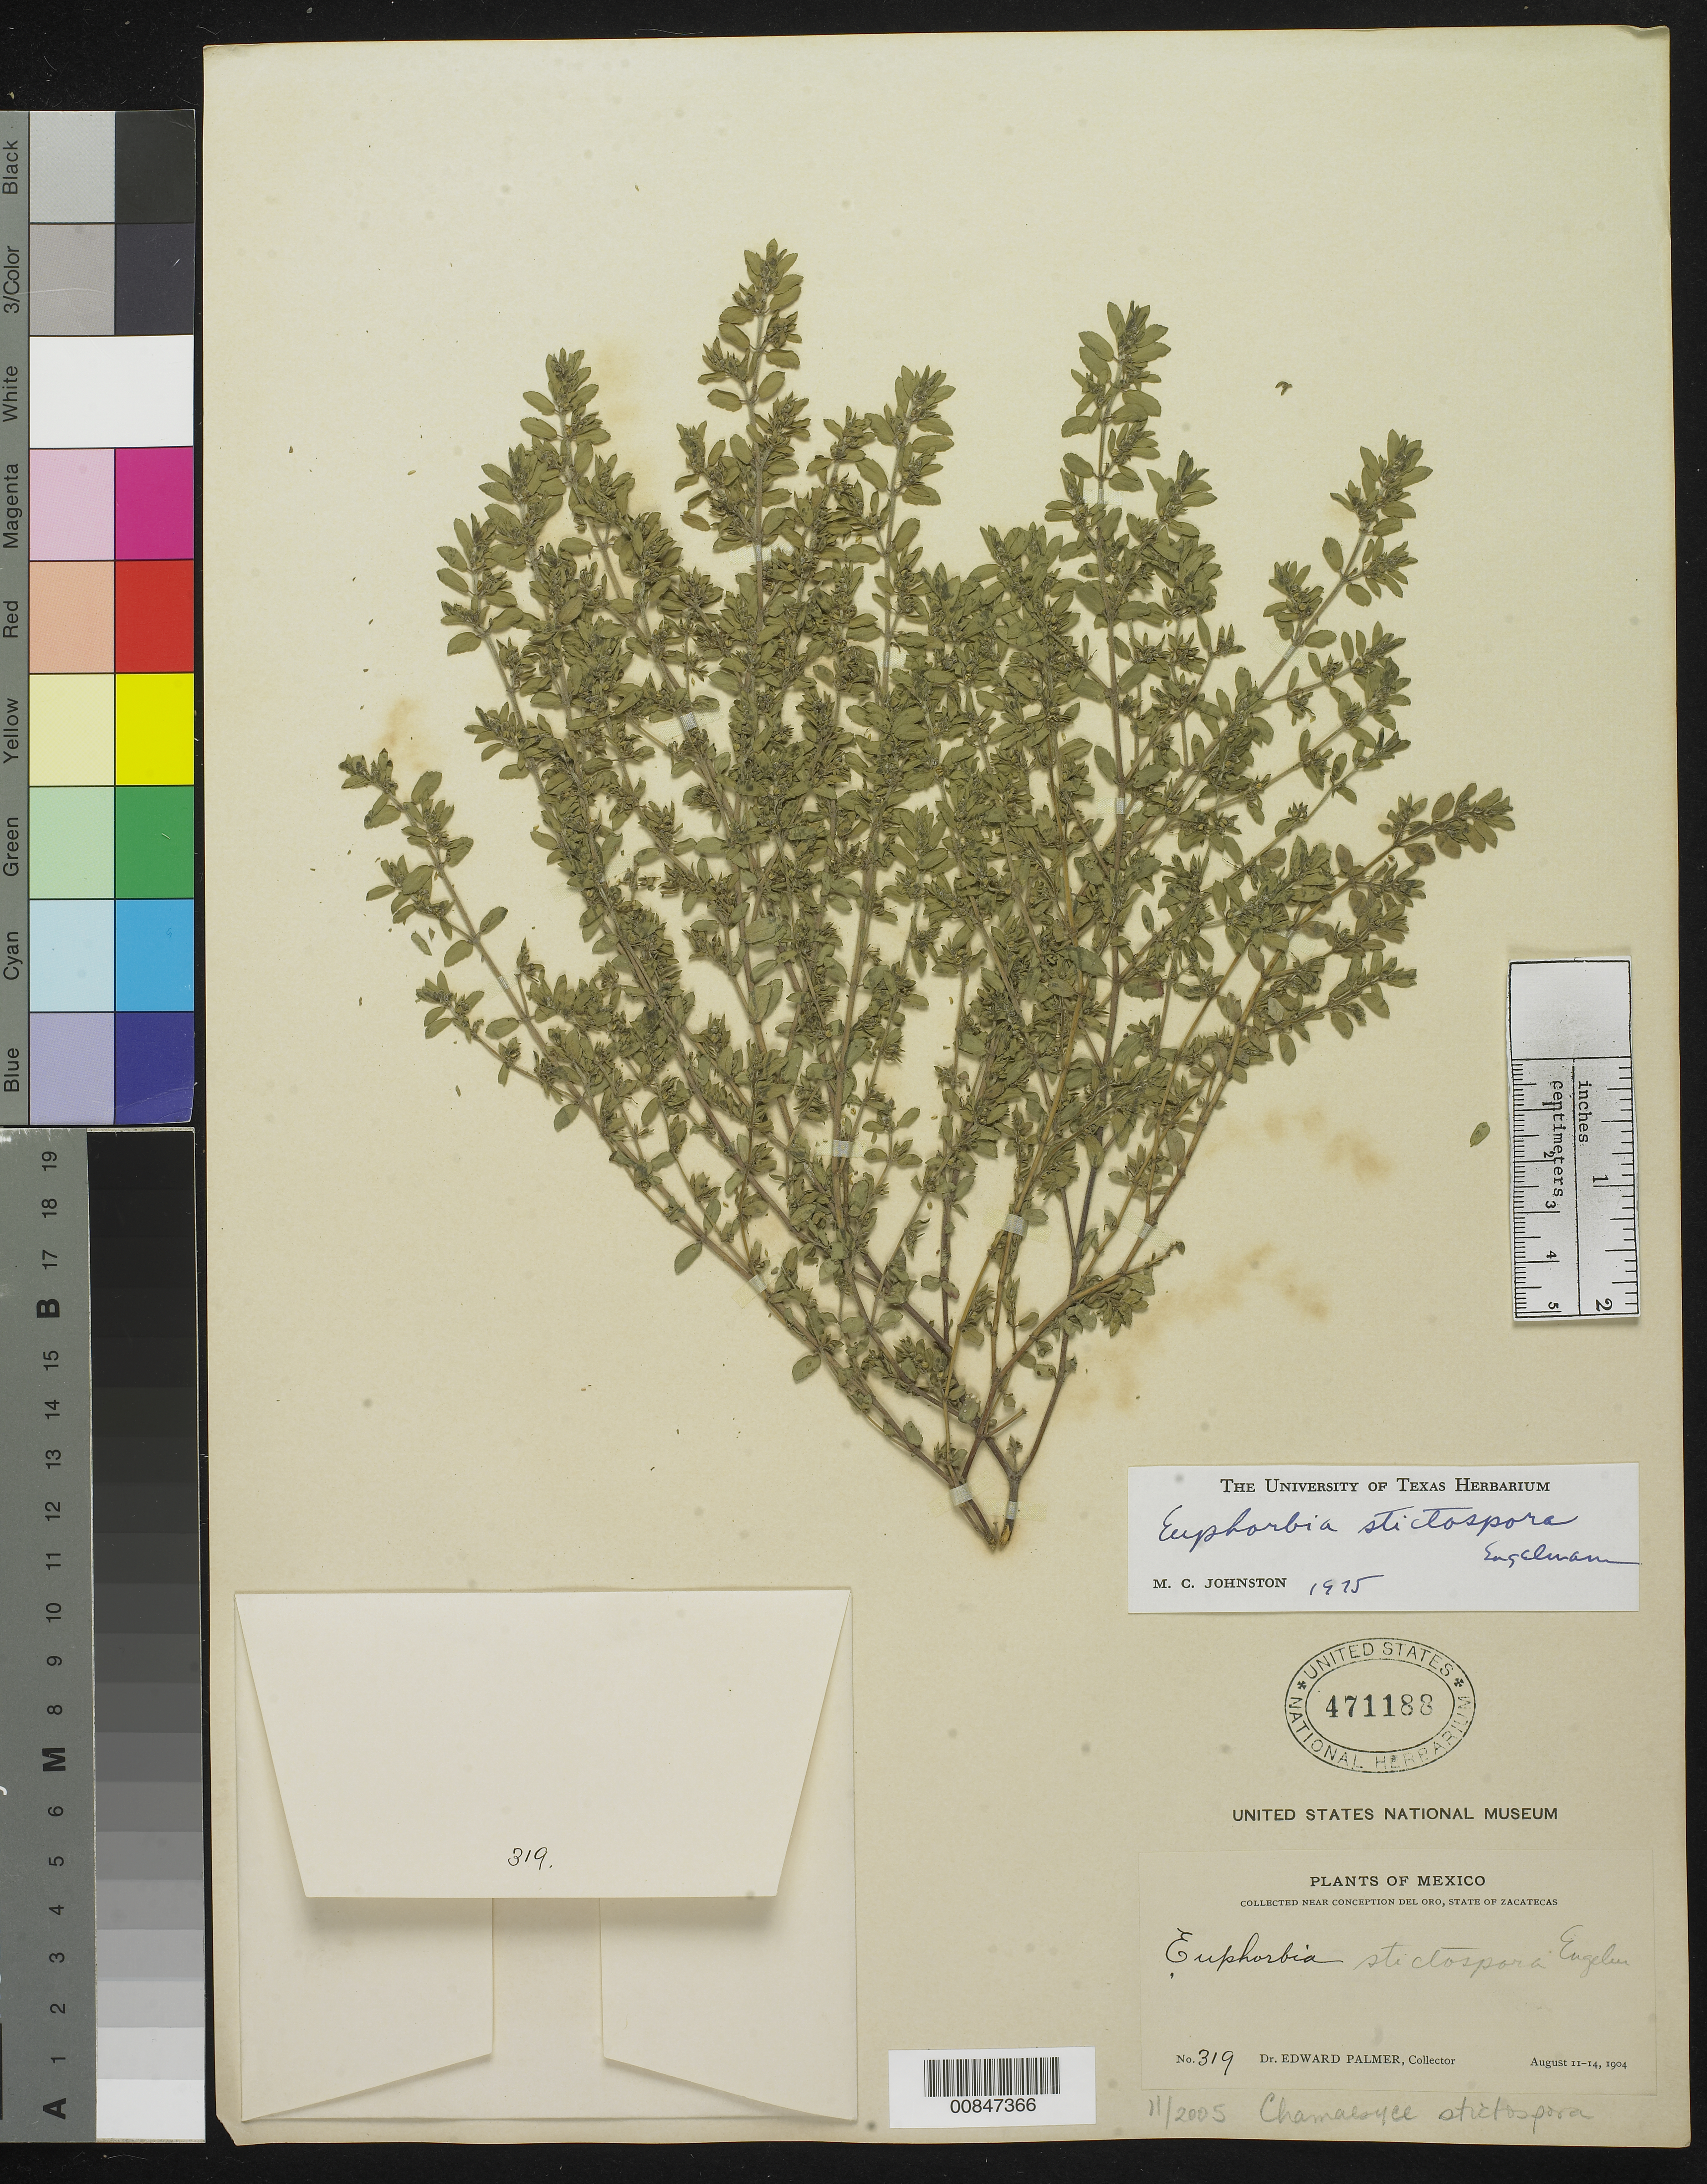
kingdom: Plantae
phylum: Tracheophyta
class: Magnoliopsida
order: Malpighiales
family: Euphorbiaceae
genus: Euphorbia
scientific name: Euphorbia stictospora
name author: Engelm.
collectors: E. Palmer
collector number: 319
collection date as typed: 11 Aug 1904 to 14 Aug 1904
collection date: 1904-08-11/1904-08-14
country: Mexico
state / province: Zacatecas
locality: Near Concepción del Oro, Zacatecas.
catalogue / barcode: US 471188